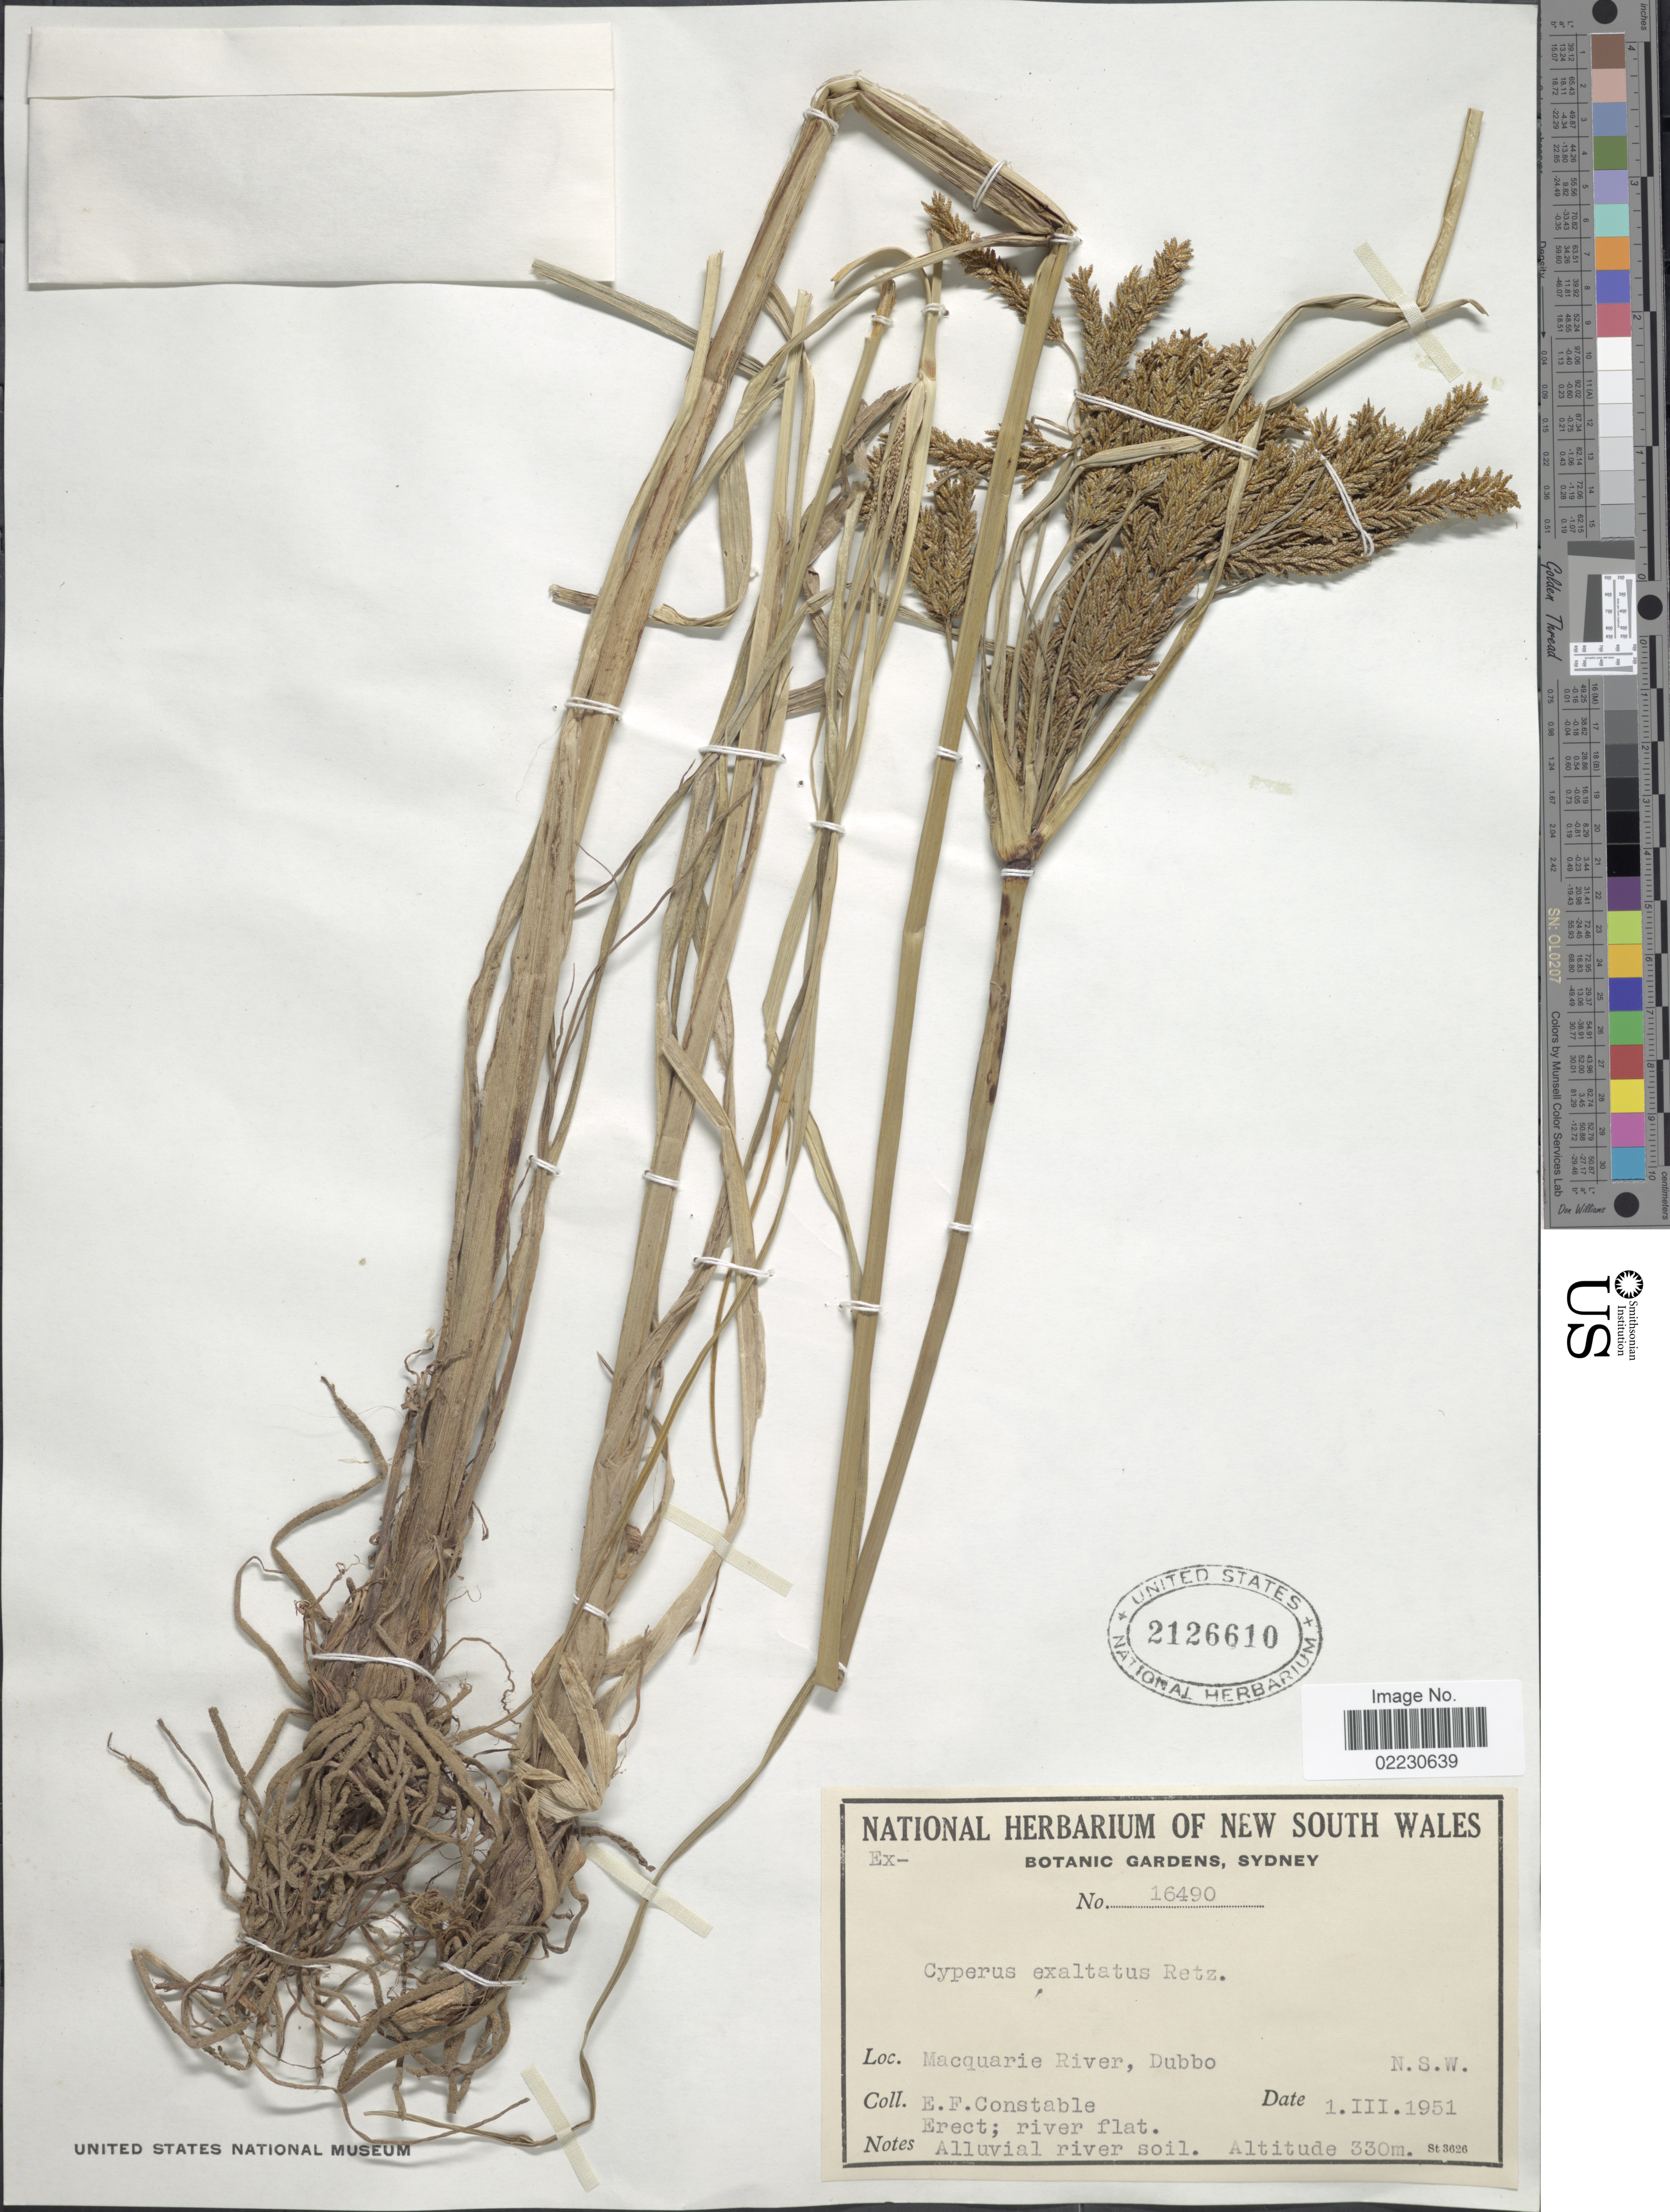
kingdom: Plantae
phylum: Tracheophyta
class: Liliopsida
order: Poales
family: Cyperaceae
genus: Cyperus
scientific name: Cyperus exaltatus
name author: Retz.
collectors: E. F. Constable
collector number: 16490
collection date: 1951-03-01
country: Australia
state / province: New South Wales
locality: Macquarie River, Dubbo. N.S.W.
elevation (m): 330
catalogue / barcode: US 2126610